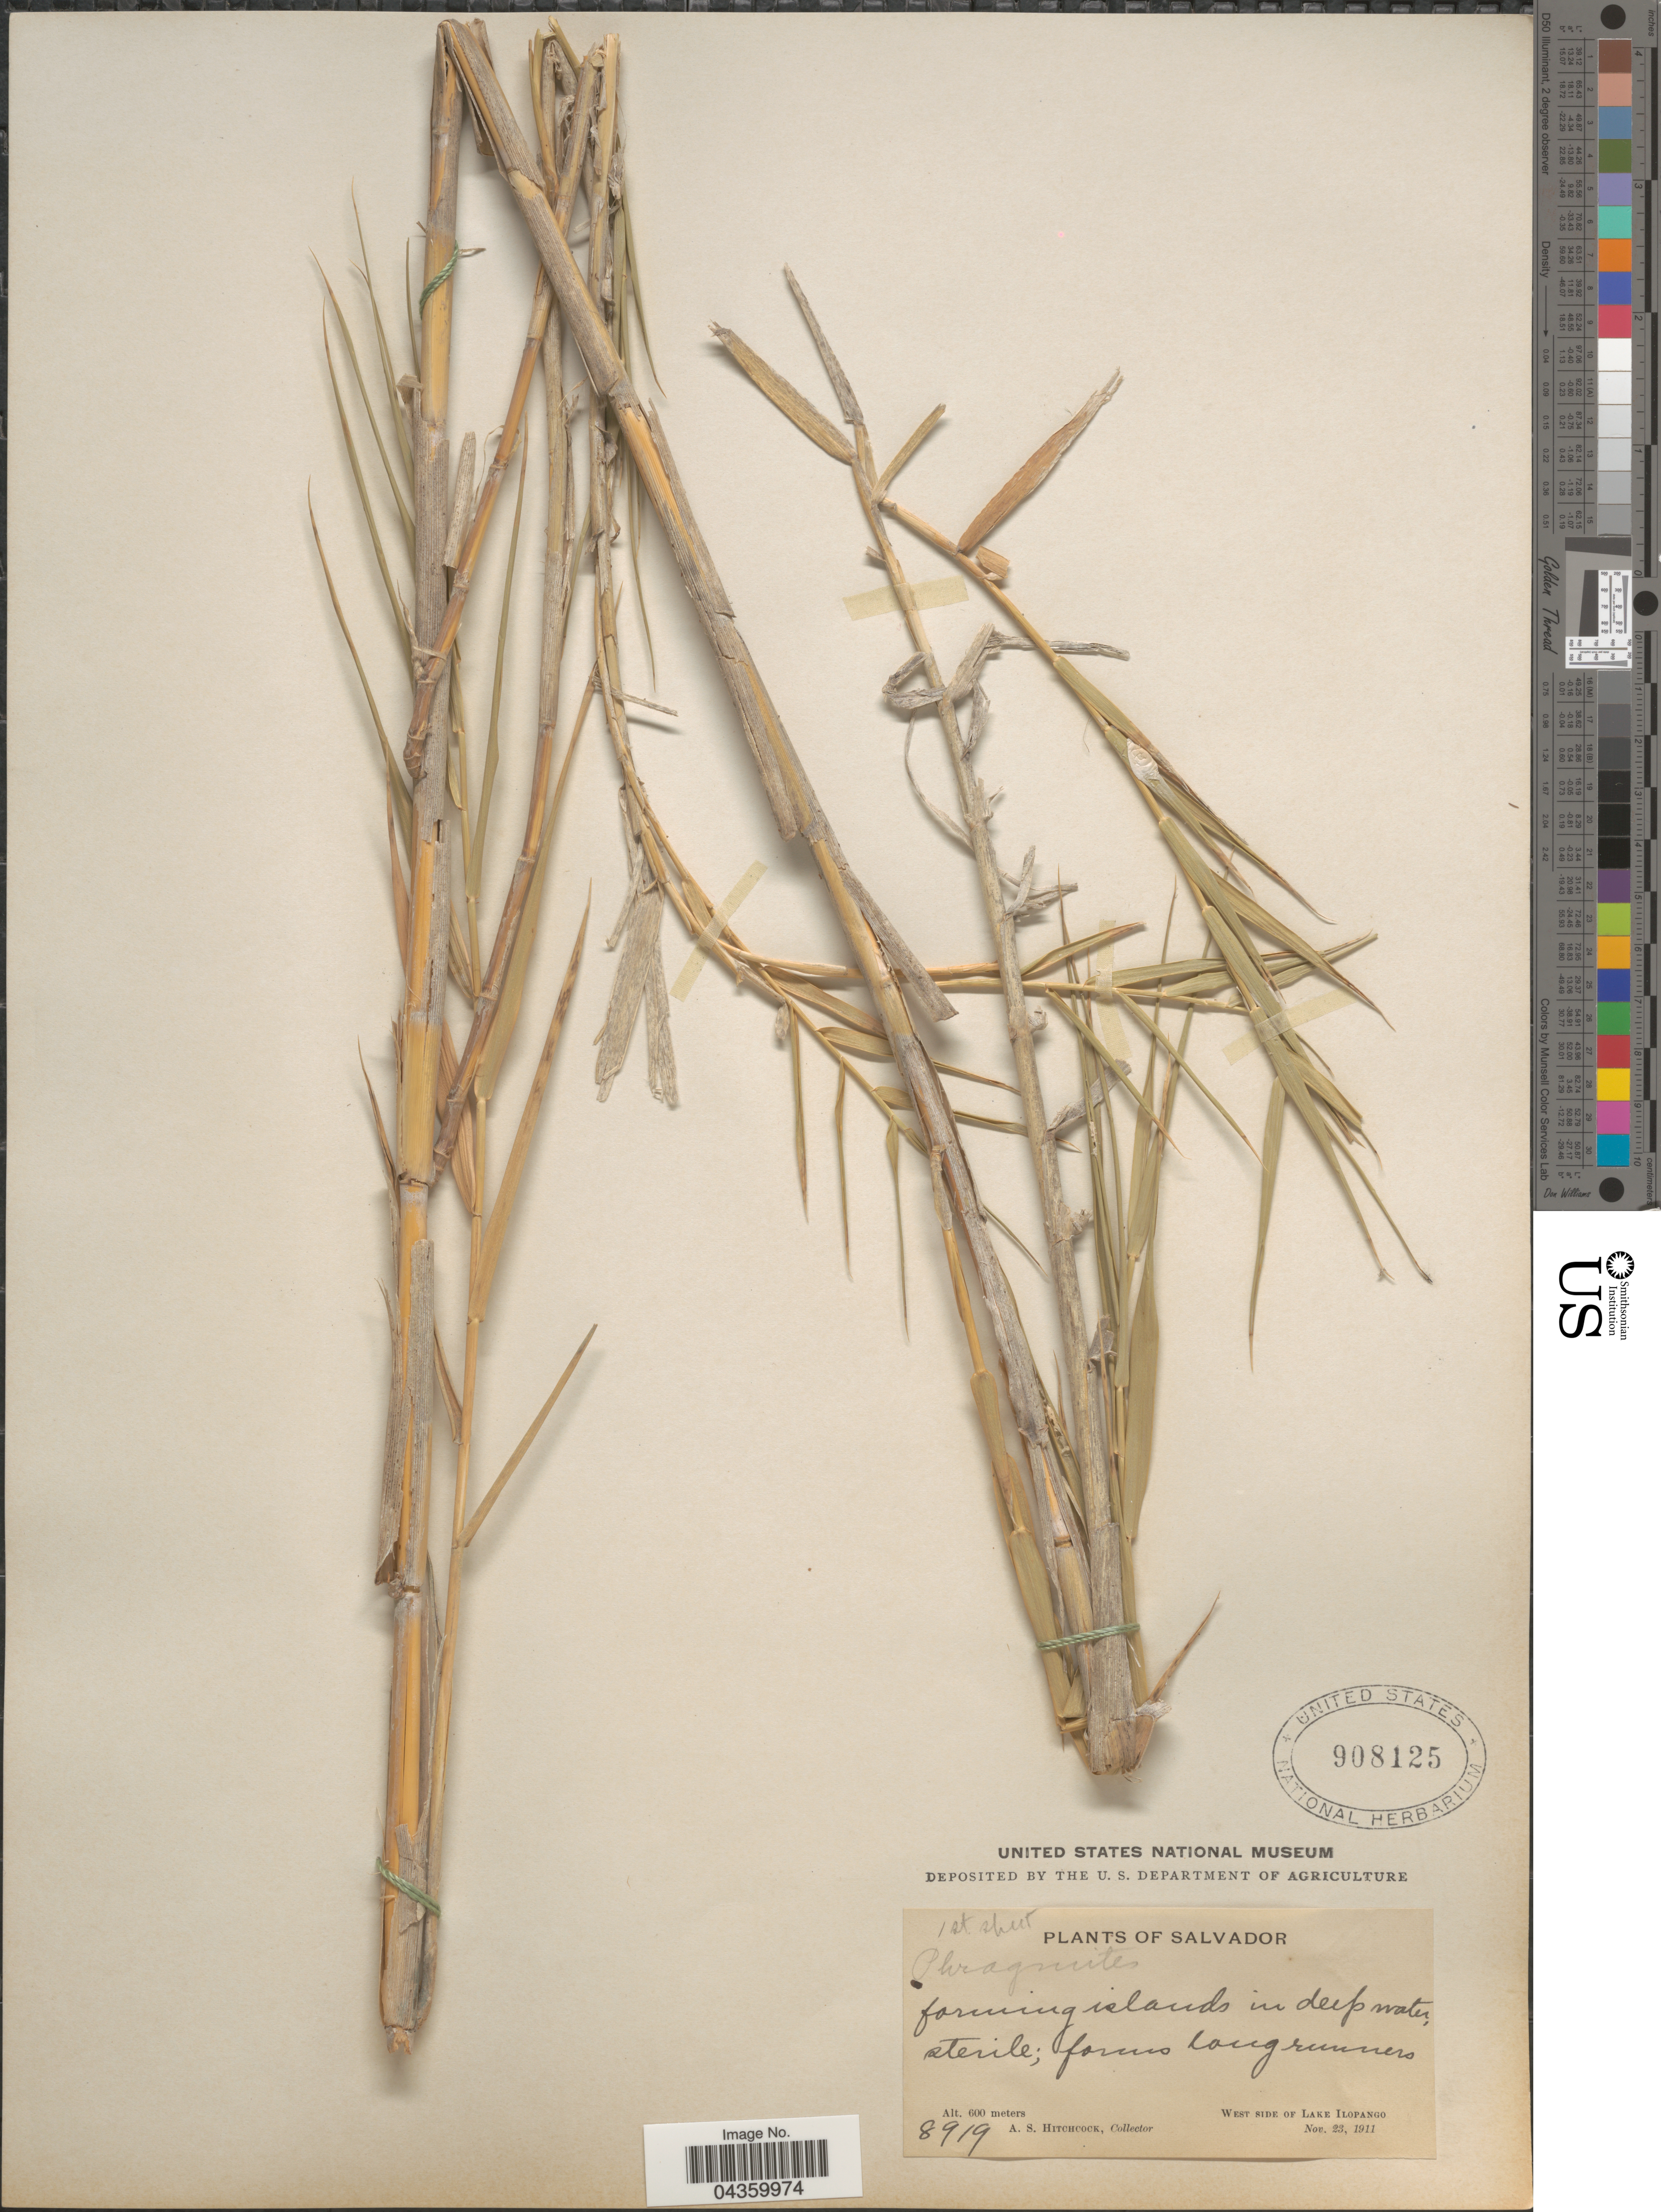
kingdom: Plantae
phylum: Tracheophyta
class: Liliopsida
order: Poales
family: Poaceae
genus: Phragmites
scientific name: Phragmites australis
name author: (Cav.) Trin. ex Steud.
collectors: A. S. Hitchcock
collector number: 8919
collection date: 1911-11-23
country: El Salvador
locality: Salvador. West side of Lake Ilopango.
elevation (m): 600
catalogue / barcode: US 908125